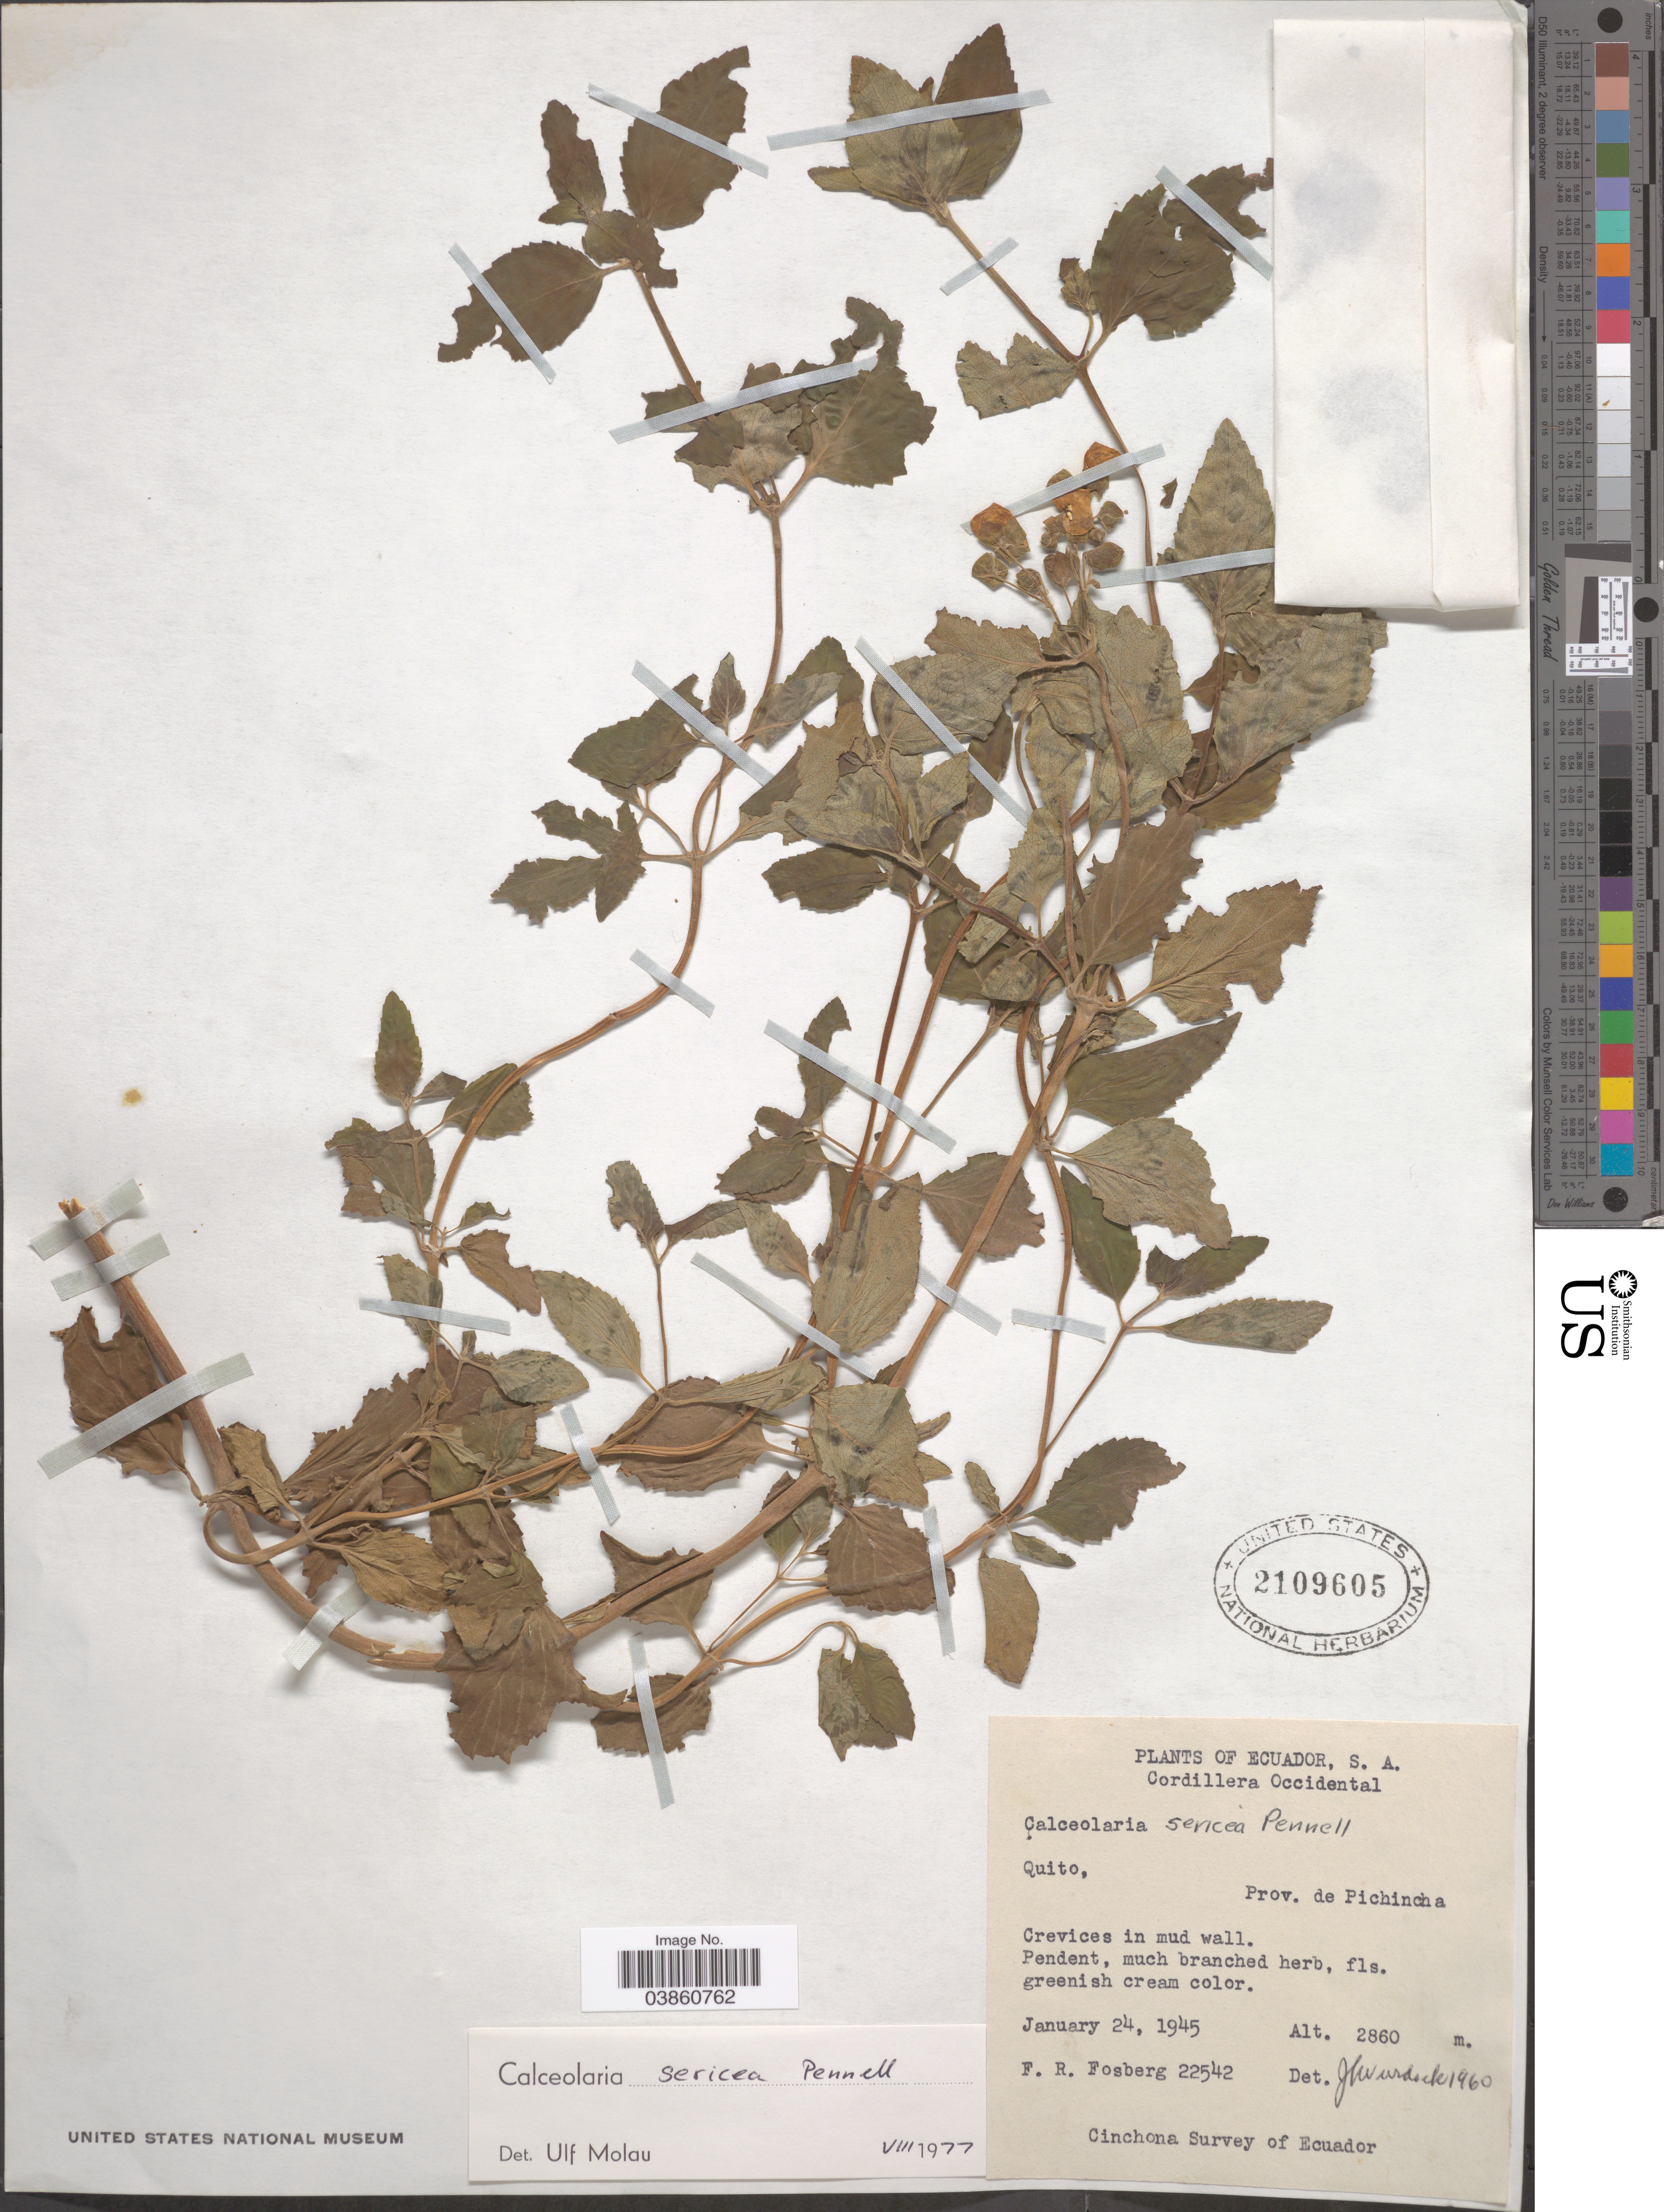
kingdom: Plantae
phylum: Tracheophyta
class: Magnoliopsida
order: Lamiales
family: Calceolariaceae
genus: Calceolaria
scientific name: Calceolaria sericea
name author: Pennell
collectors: F. R. Fosberg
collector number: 22542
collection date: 1945-01-24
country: Ecuador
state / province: Pichincha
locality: Cordillera Occidental. Quito.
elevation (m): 2860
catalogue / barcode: US 2109605